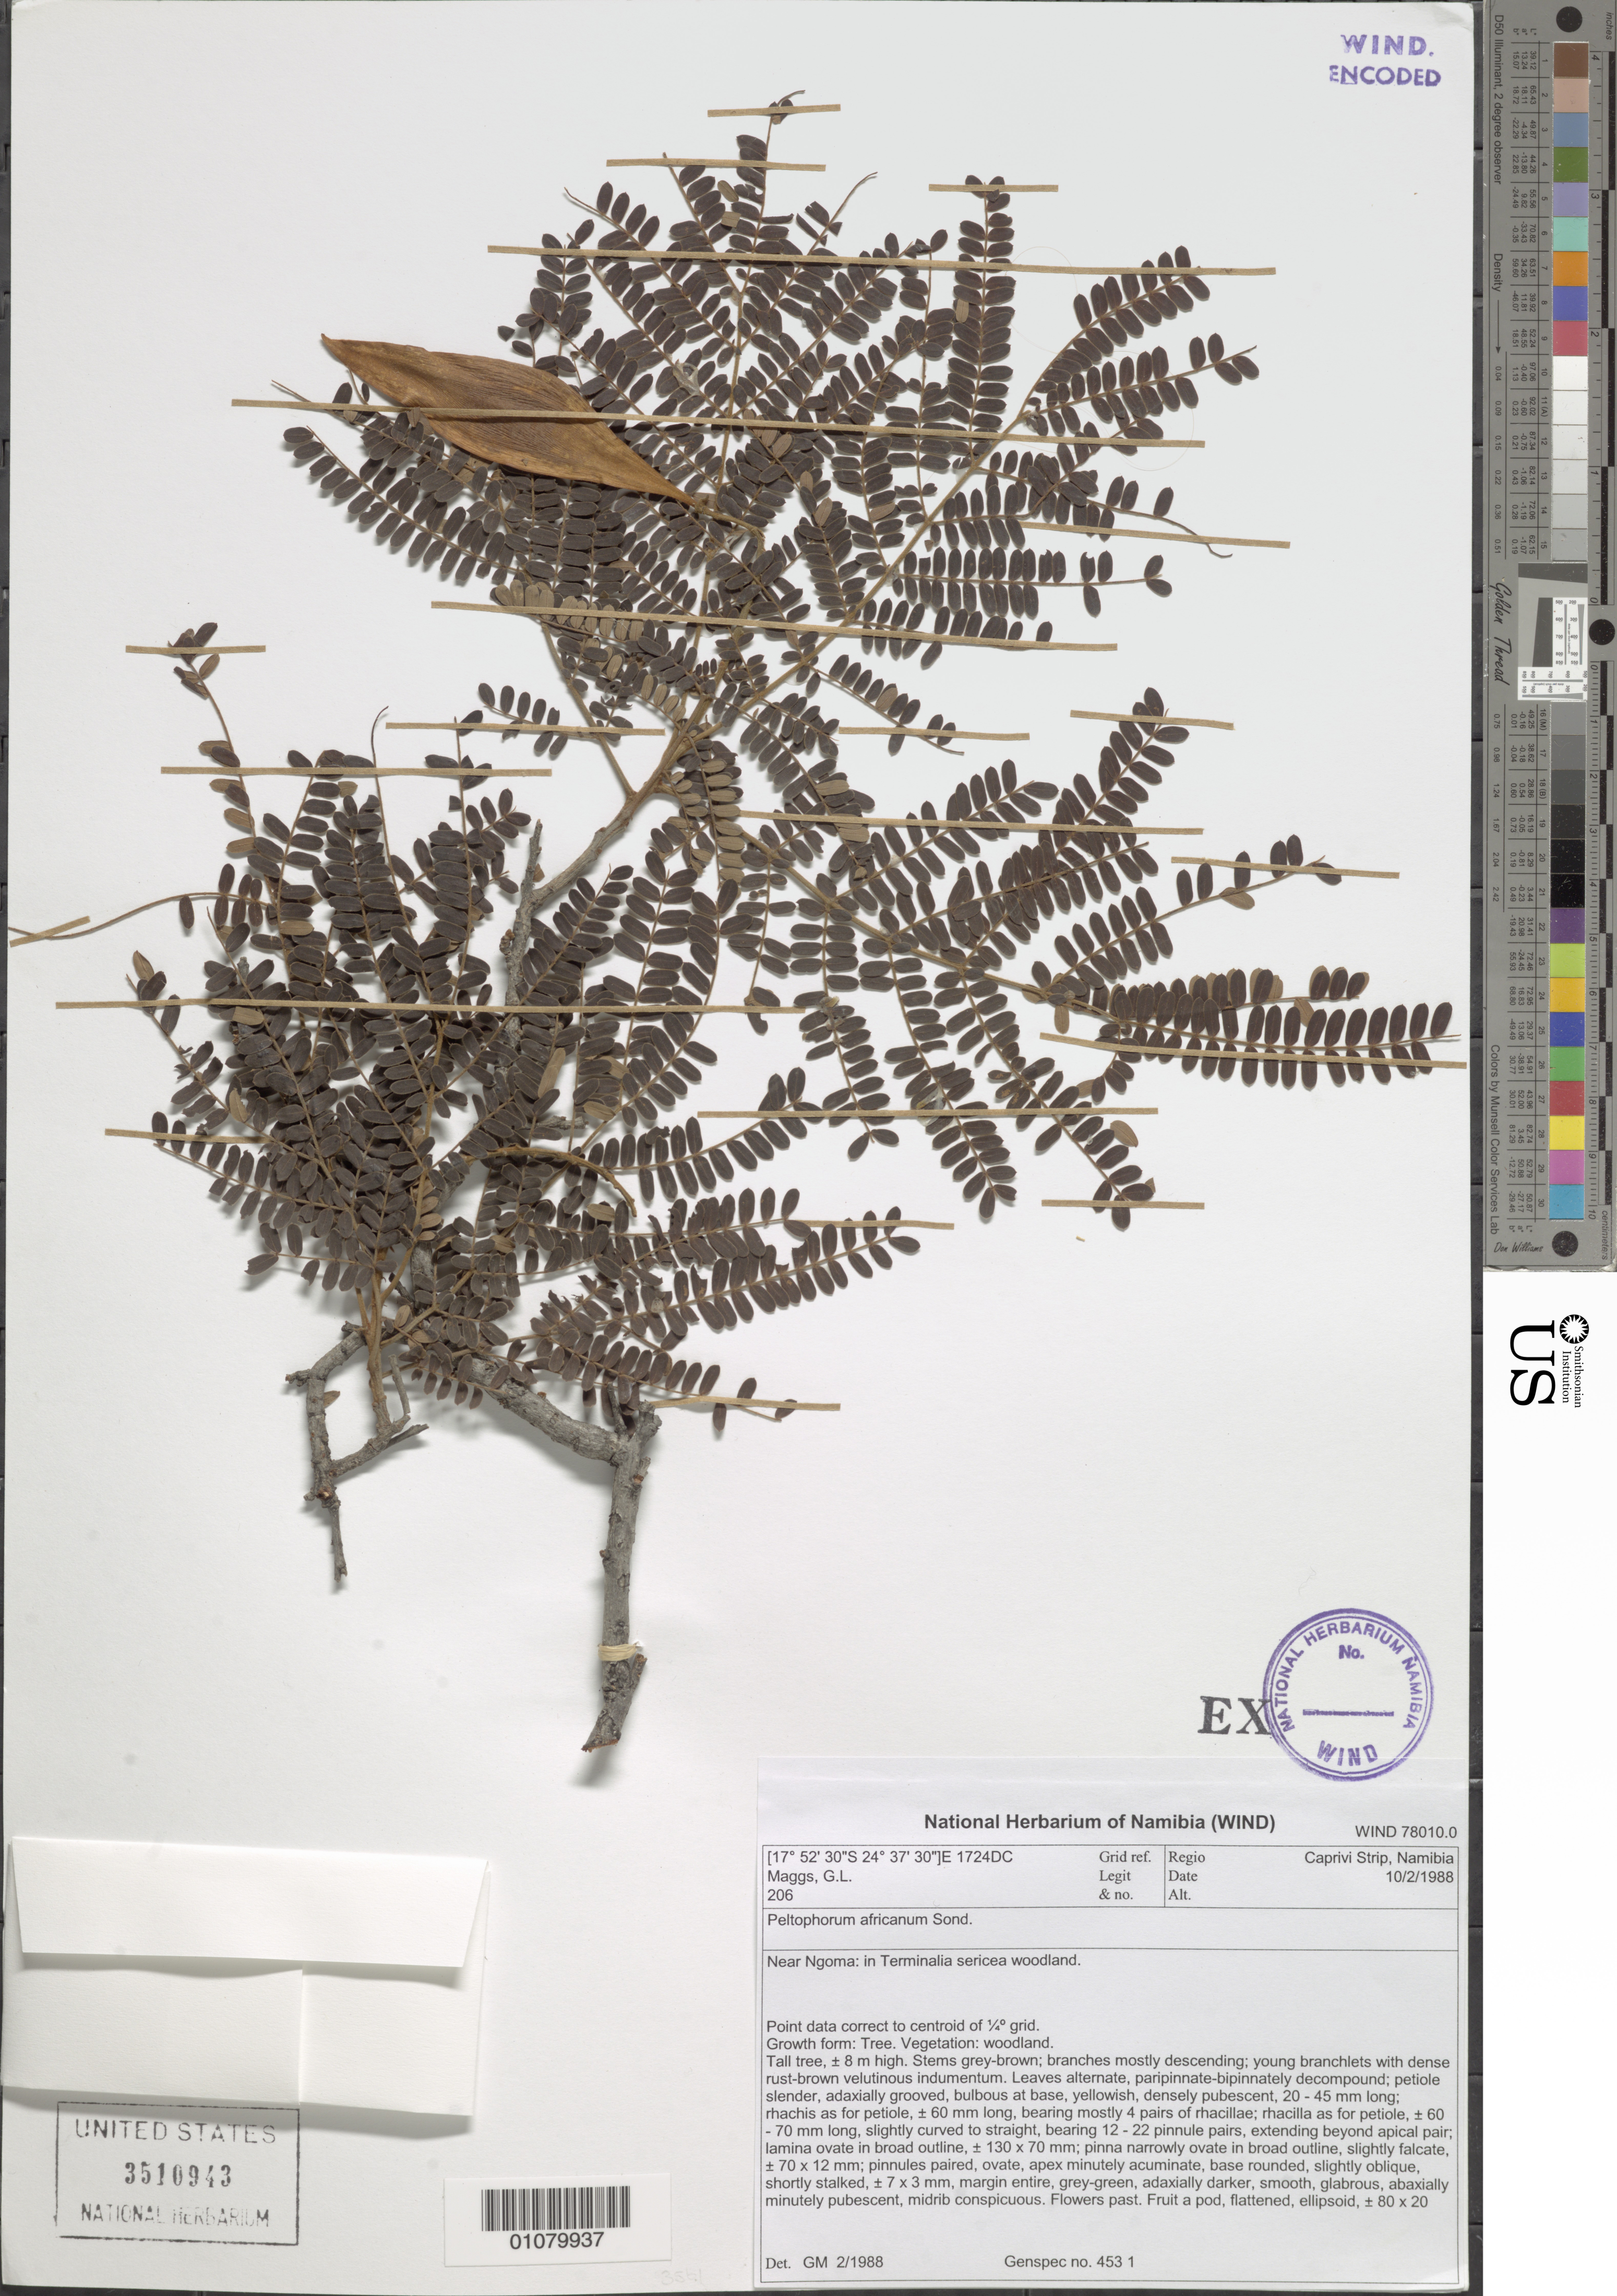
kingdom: Plantae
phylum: Tracheophyta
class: Magnoliopsida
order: Fabales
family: Fabaceae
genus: Peltophorum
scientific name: Peltophorum africanum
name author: Sond.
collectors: G. L. Maggs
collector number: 206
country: Namibia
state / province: Caprivi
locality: Near Ngoma, In Terminalia sericea woodland.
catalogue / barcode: US 3510943